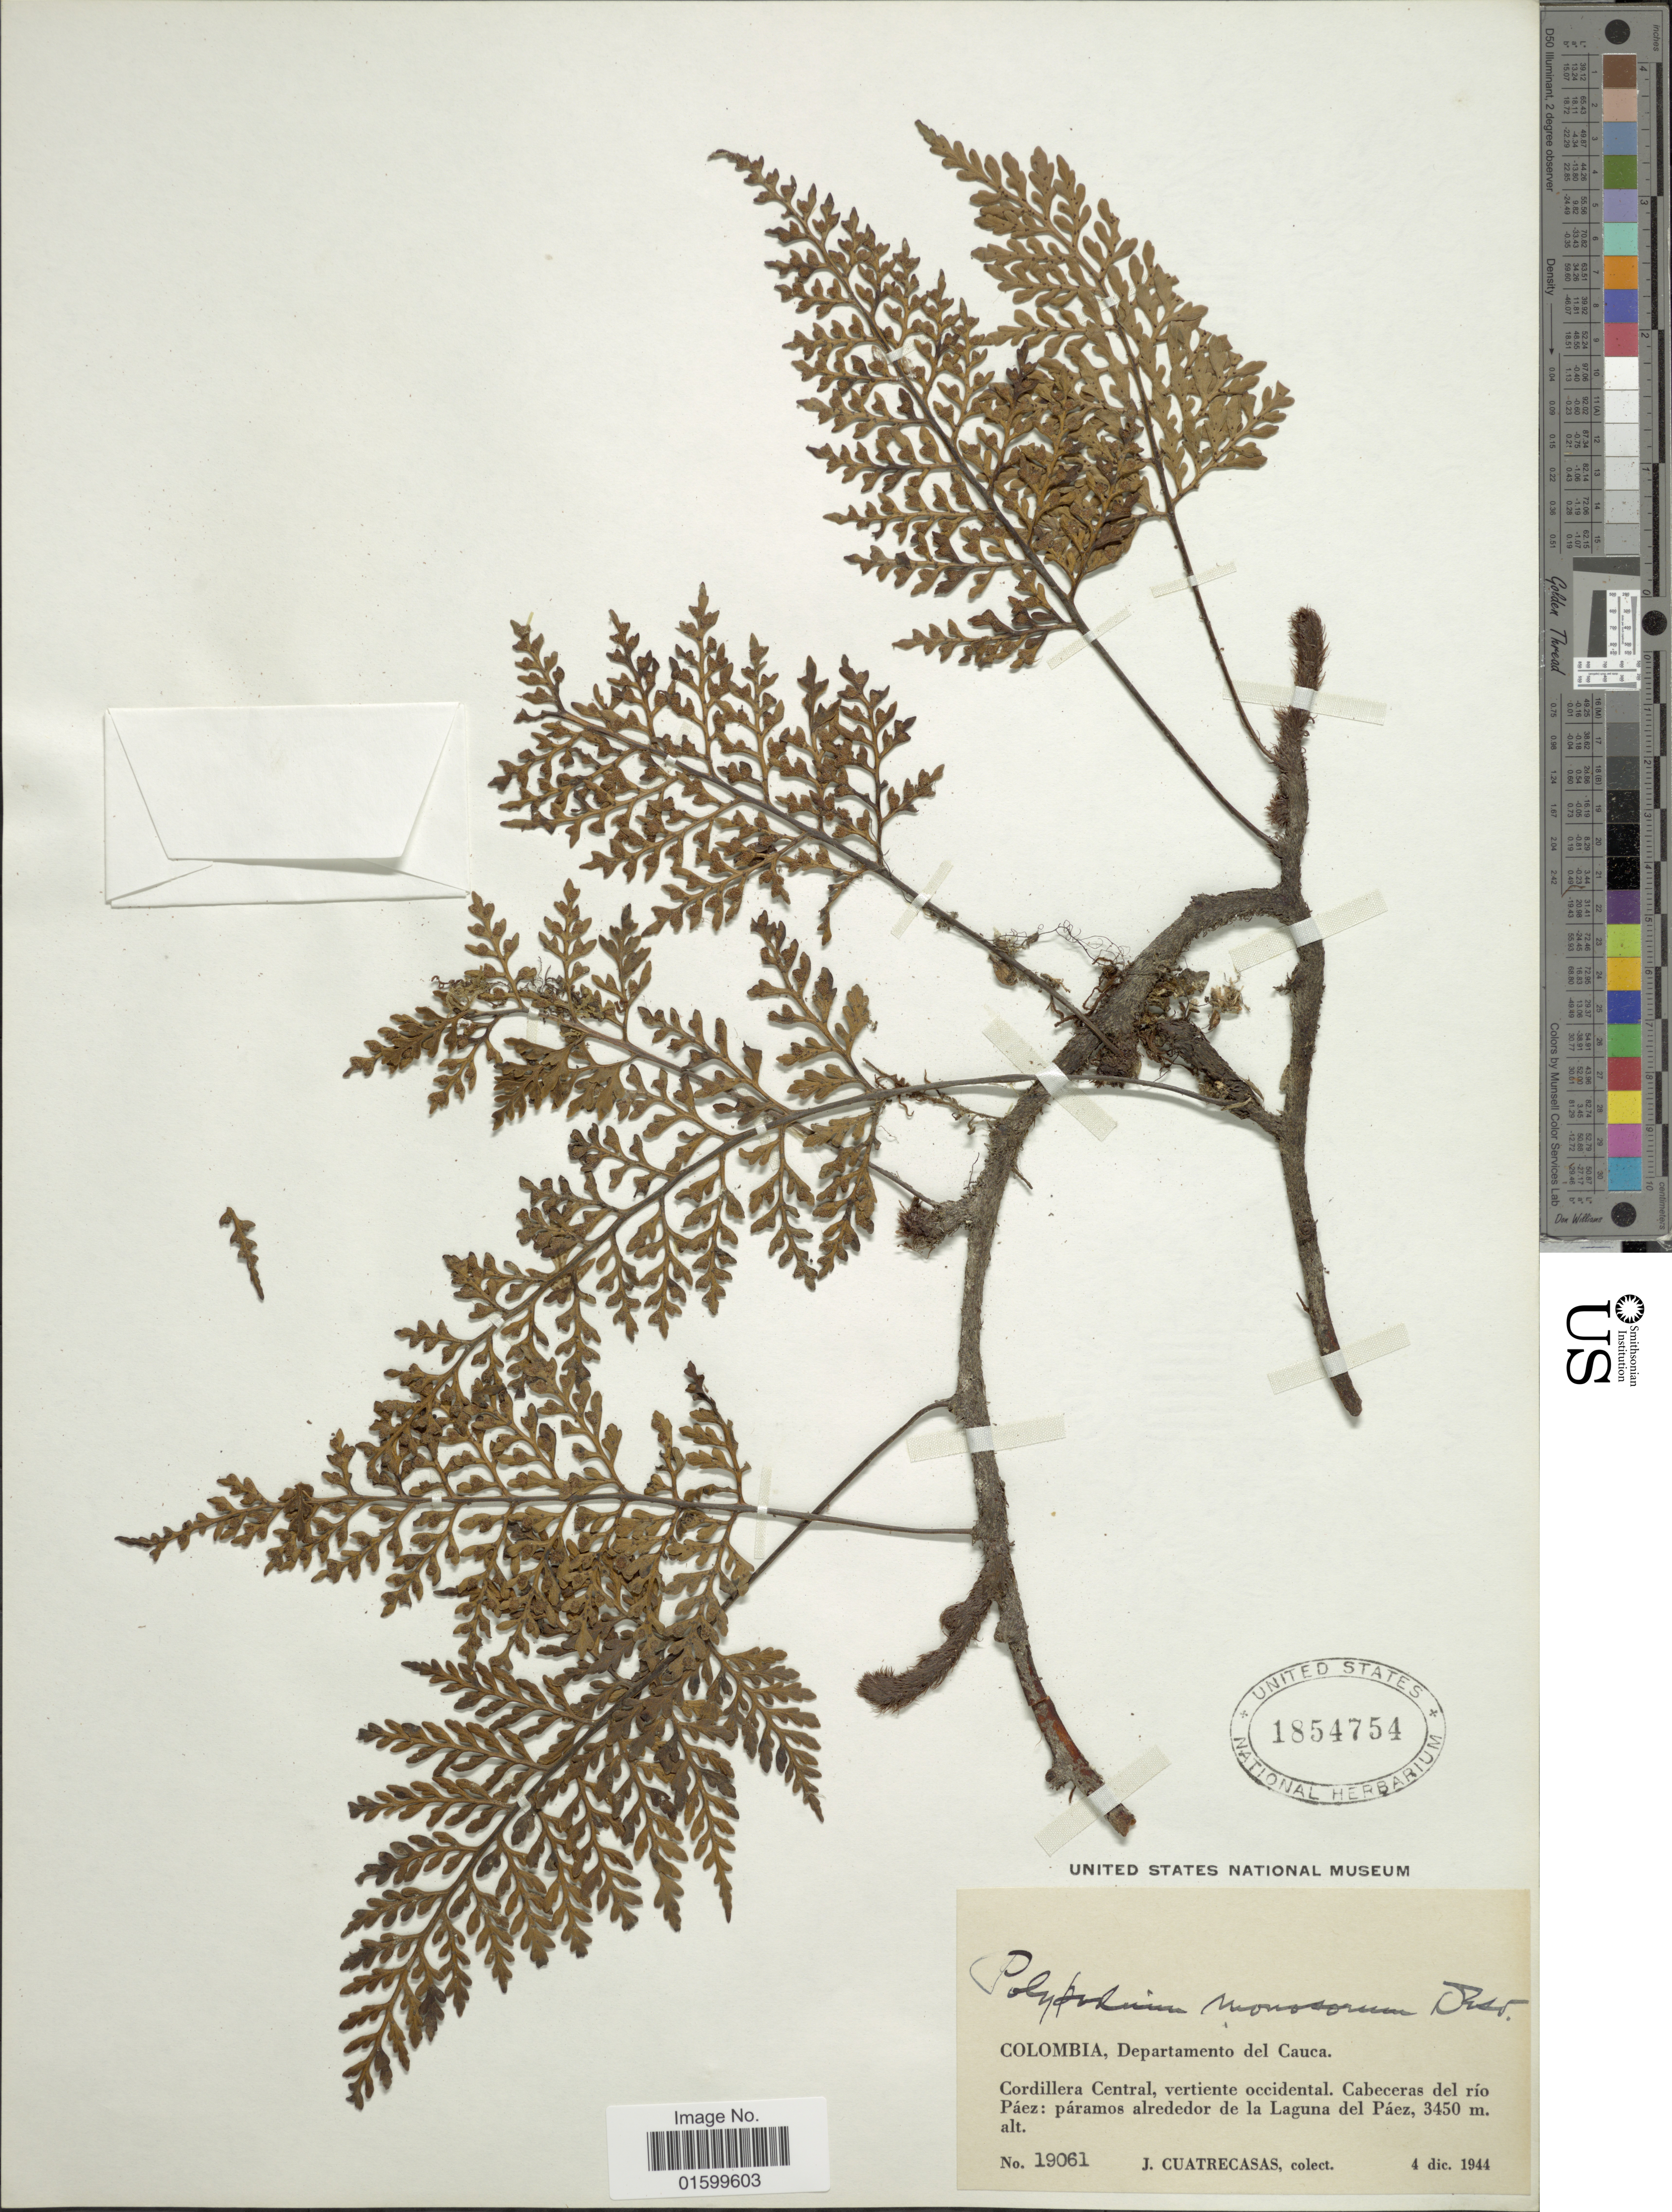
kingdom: Plantae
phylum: Tracheophyta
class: Polypodiopsida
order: Polypodiales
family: Polypodiaceae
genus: Pleopeltis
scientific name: Pleopeltis monosora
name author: (Desv.) A.R. Sm.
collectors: J. Cuatrecasas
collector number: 19061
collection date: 1944-12-04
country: Colombia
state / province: Cauca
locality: Departamento del Cauca, Cordillera Central, vertiente occidental, Cabeceras derl rio Paez; paramos alredores de la Laguna del Paez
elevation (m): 3450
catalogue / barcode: US 1854754